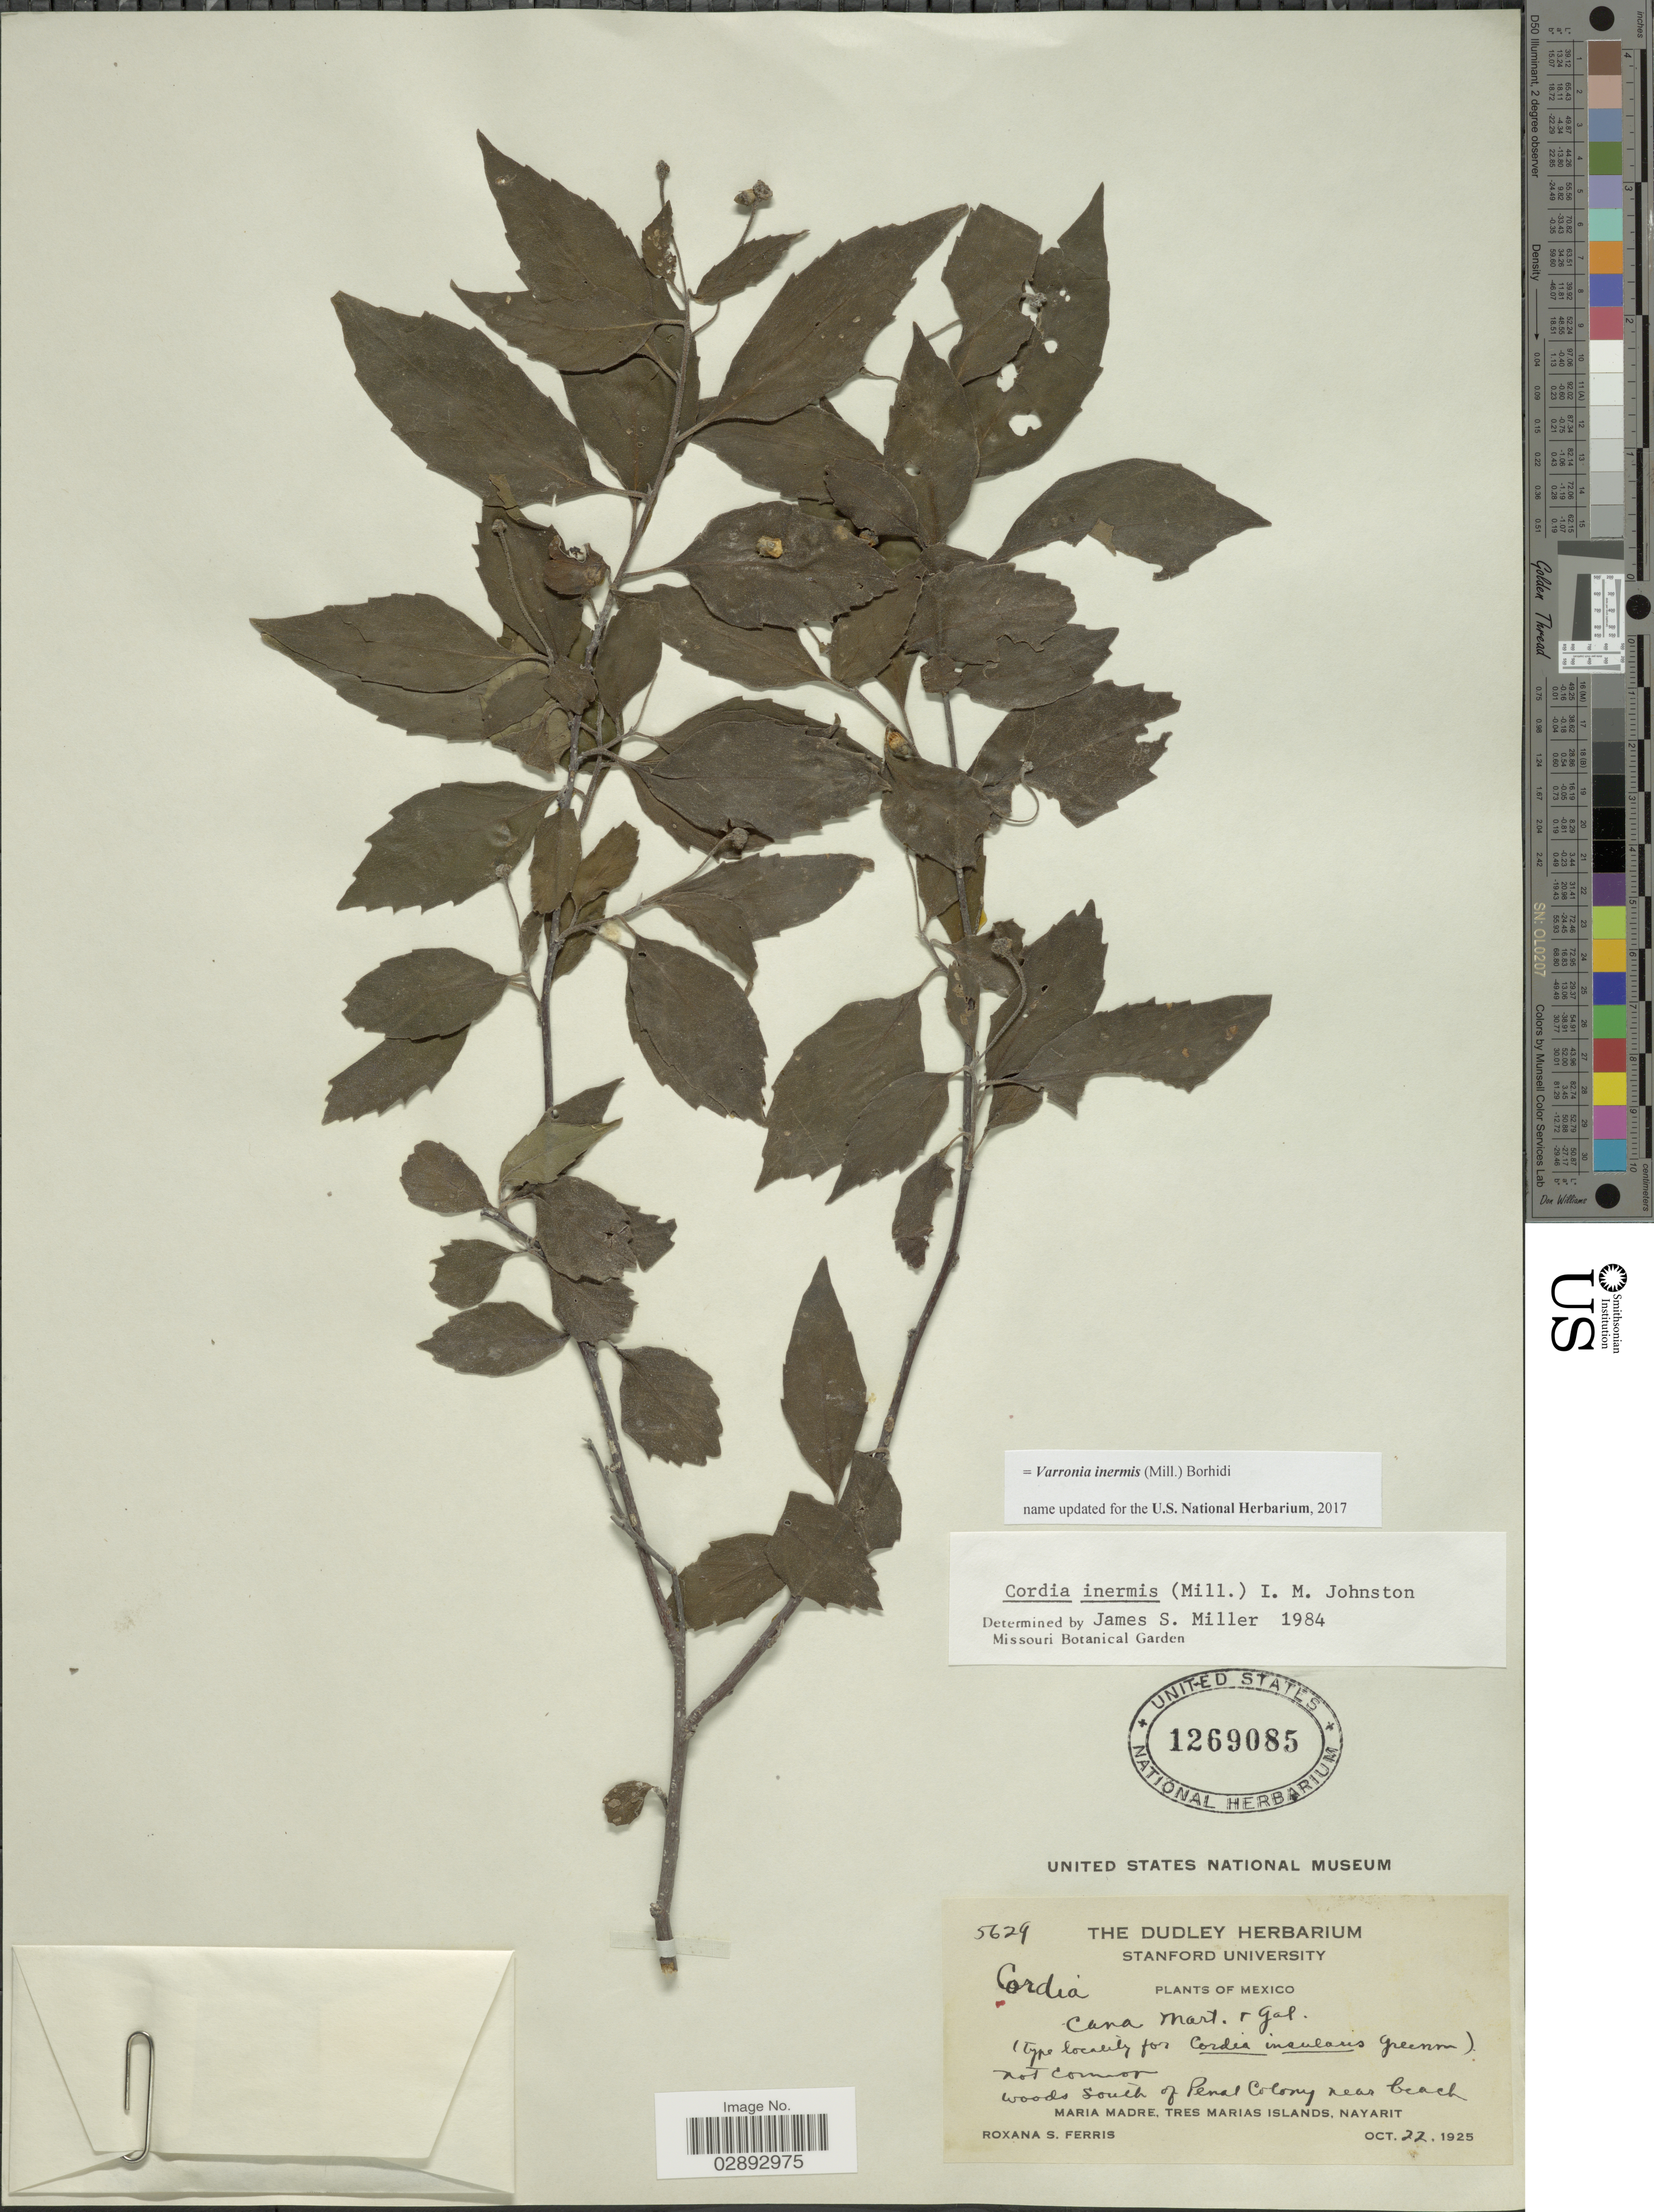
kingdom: Plantae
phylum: Tracheophyta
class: Magnoliopsida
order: Boraginales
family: Cordiaceae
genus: Varronia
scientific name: Varronia inermis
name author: (Mill.) Borhidi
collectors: R. Ferriss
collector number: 5629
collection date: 1925-10-22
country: Mexico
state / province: Nayarit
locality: Woods South of Penal Colony near beach. Maria Madre, Tres Marias Islands, Nayarit.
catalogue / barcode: US 1269085